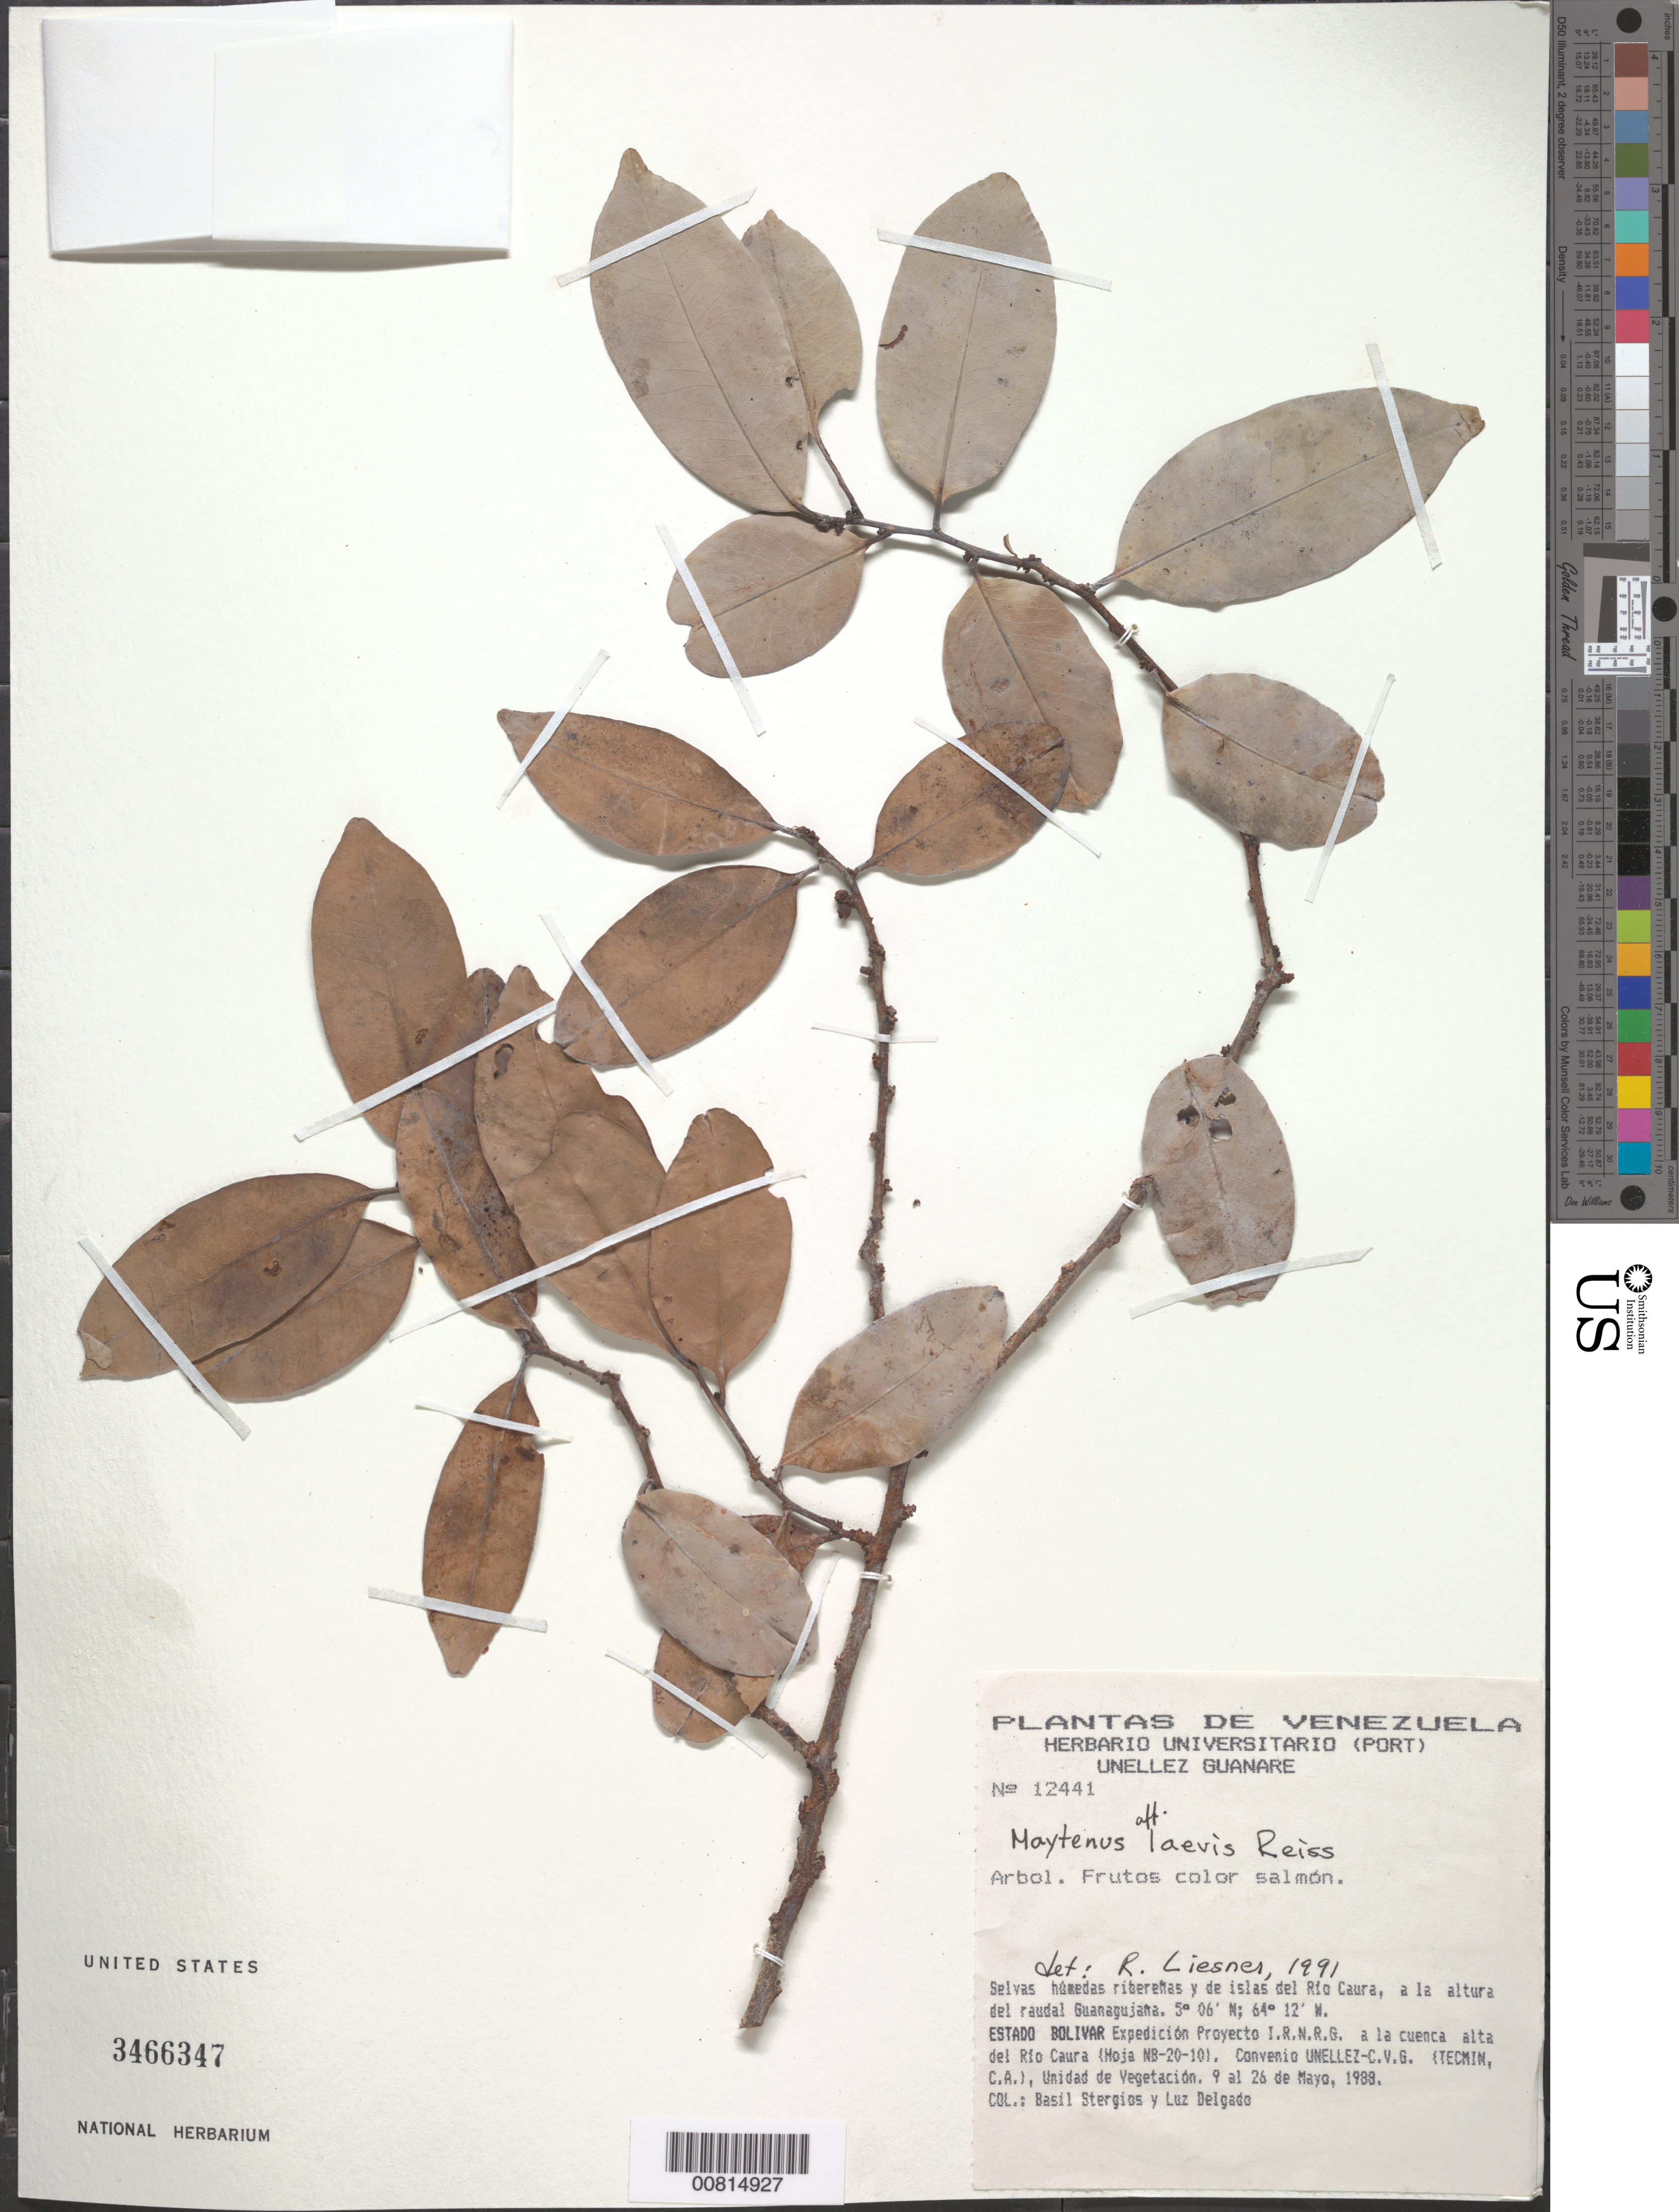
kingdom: Plantae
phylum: Tracheophyta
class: Magnoliopsida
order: Celastrales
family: Celastraceae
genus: Maytenus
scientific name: Maytenus laevis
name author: Reissek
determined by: Liesner, R. L.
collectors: B. G. Stergios & L. Delgado V.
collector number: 12441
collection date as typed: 9-May-88 to 26-May-88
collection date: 1988-05-09/1988-05-26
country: Venezuela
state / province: Bolívar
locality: Río Caura, raudal Guanagujaña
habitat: Selvas húmedas ribeneras y de islas del río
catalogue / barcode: US 3466347